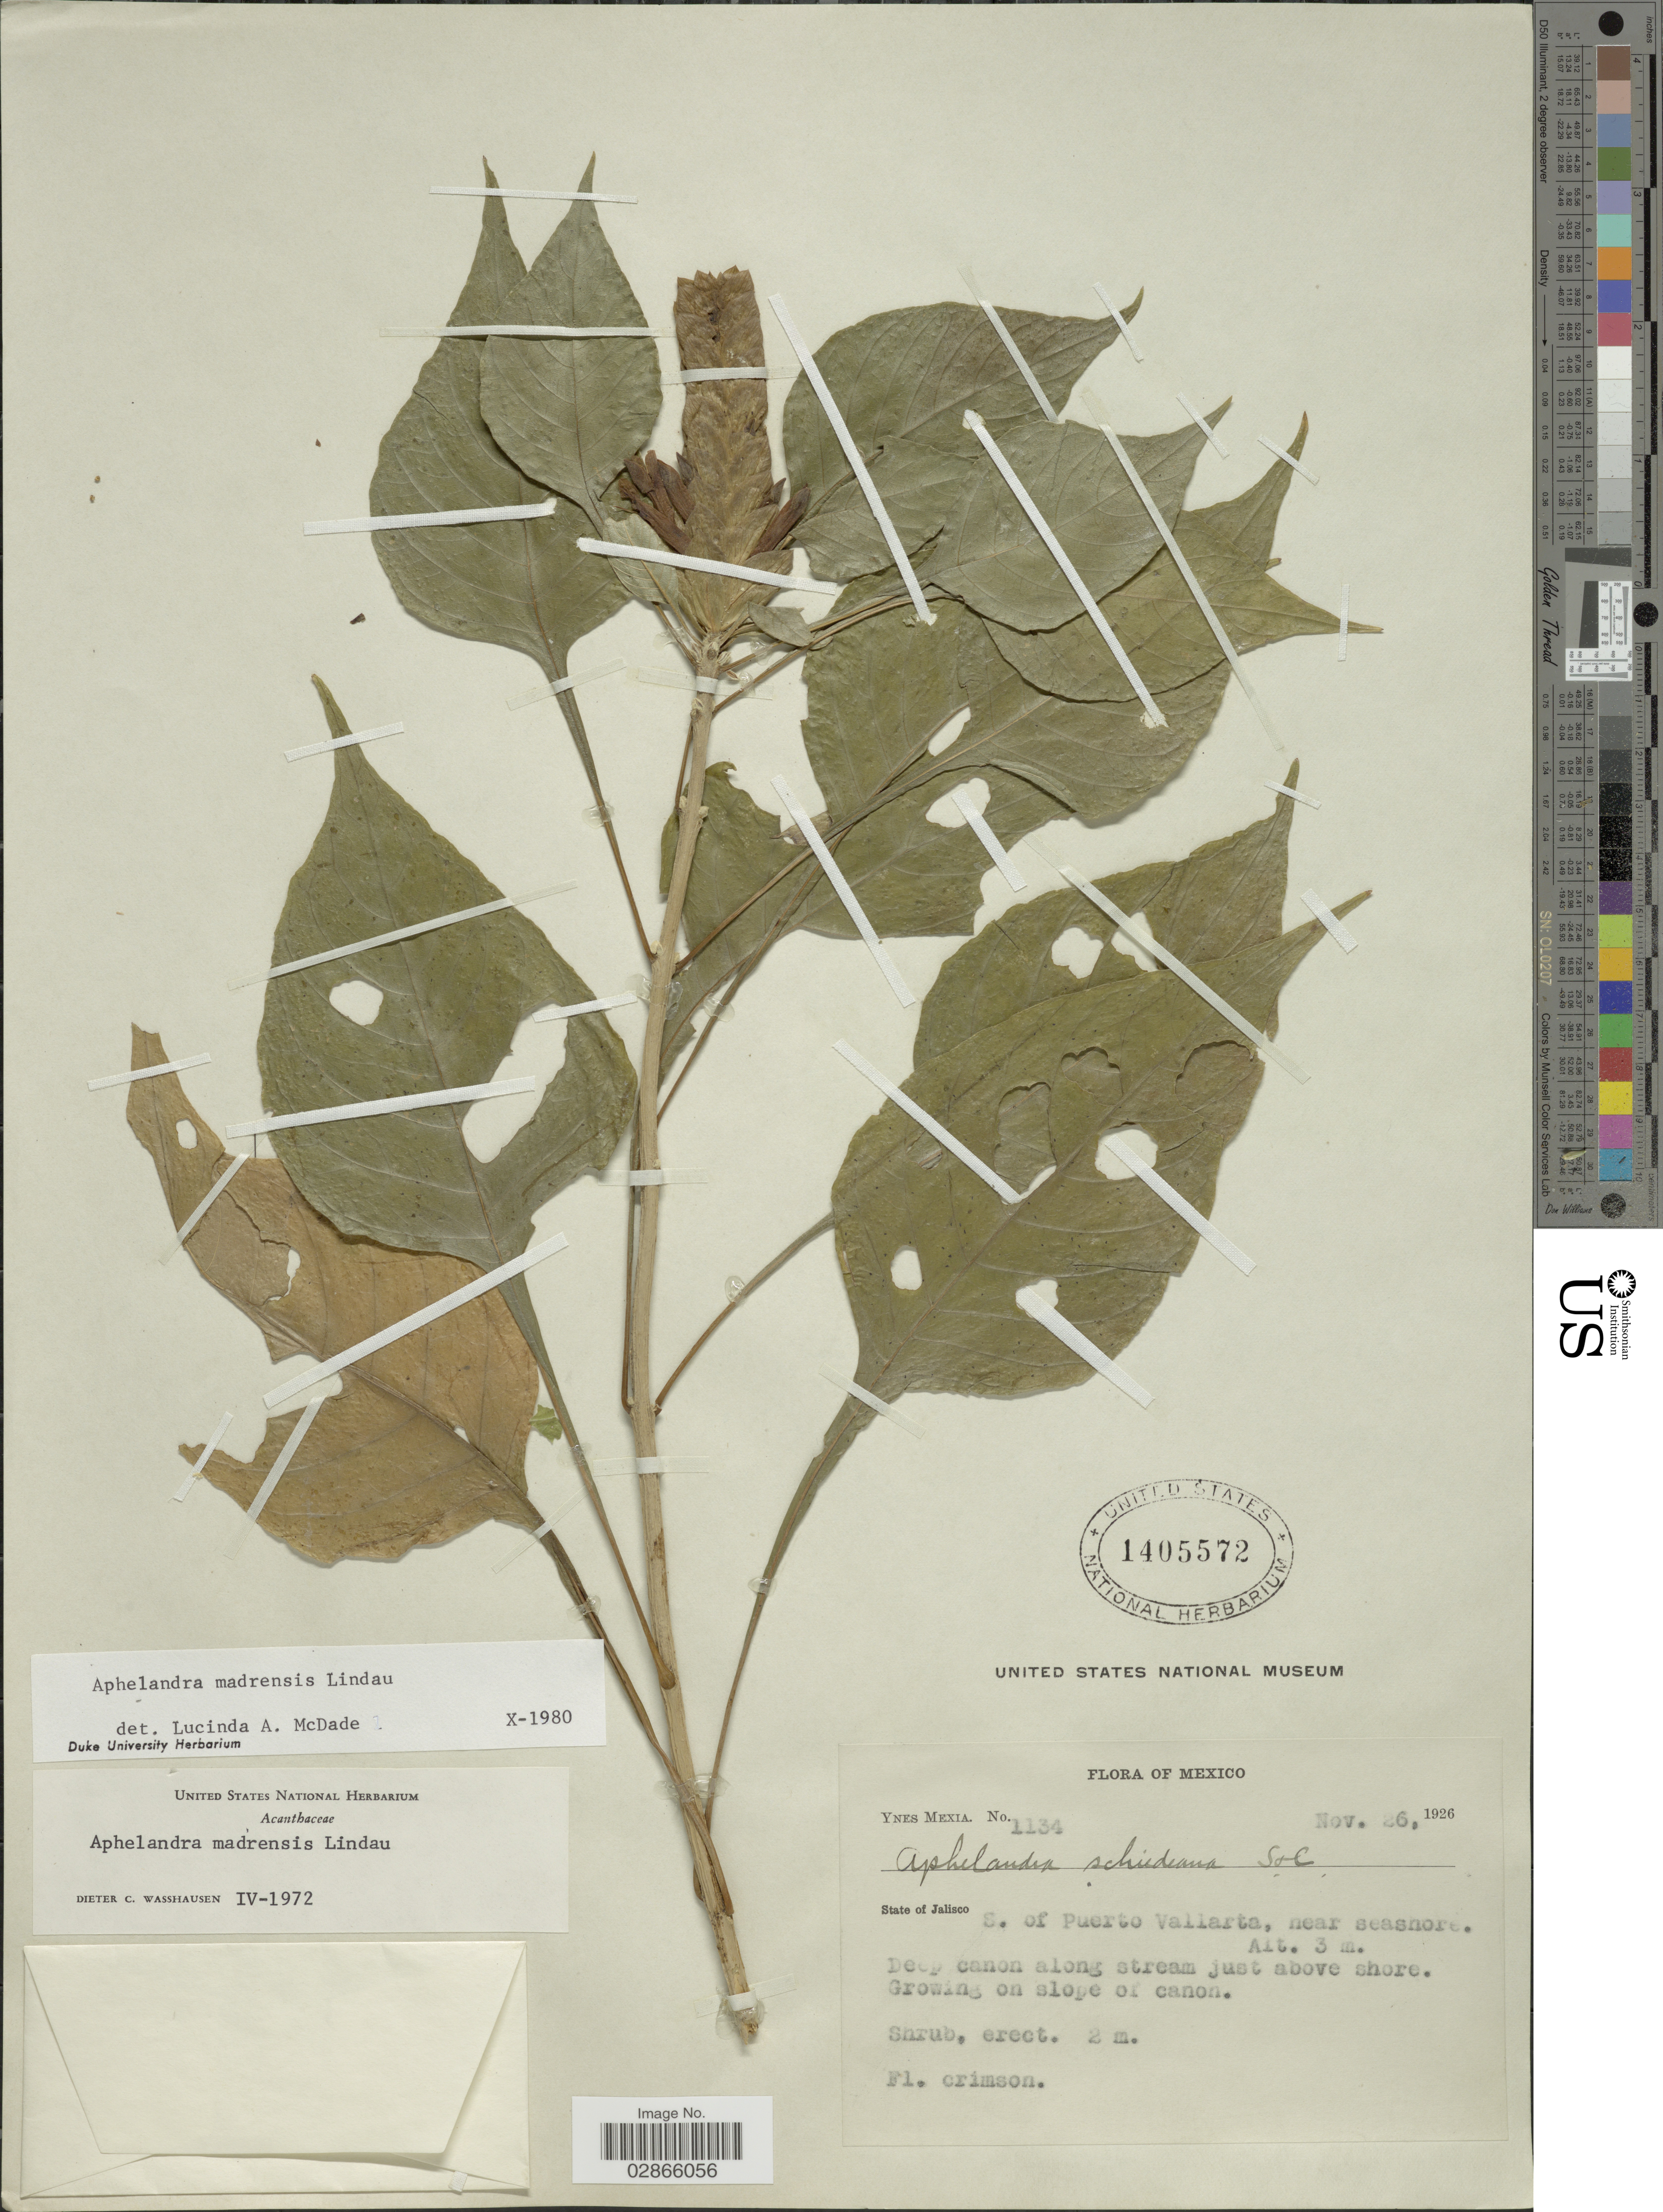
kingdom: Plantae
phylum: Tracheophyta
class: Magnoliopsida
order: Lamiales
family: Acanthaceae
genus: Aphelandra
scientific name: Aphelandra madrensis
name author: Lindau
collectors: Y. Mexia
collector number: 1134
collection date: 1926-11-26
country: Mexico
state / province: Jalisco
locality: S. of Puerto Vallarta, near seashore.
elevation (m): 3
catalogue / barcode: US 1405572